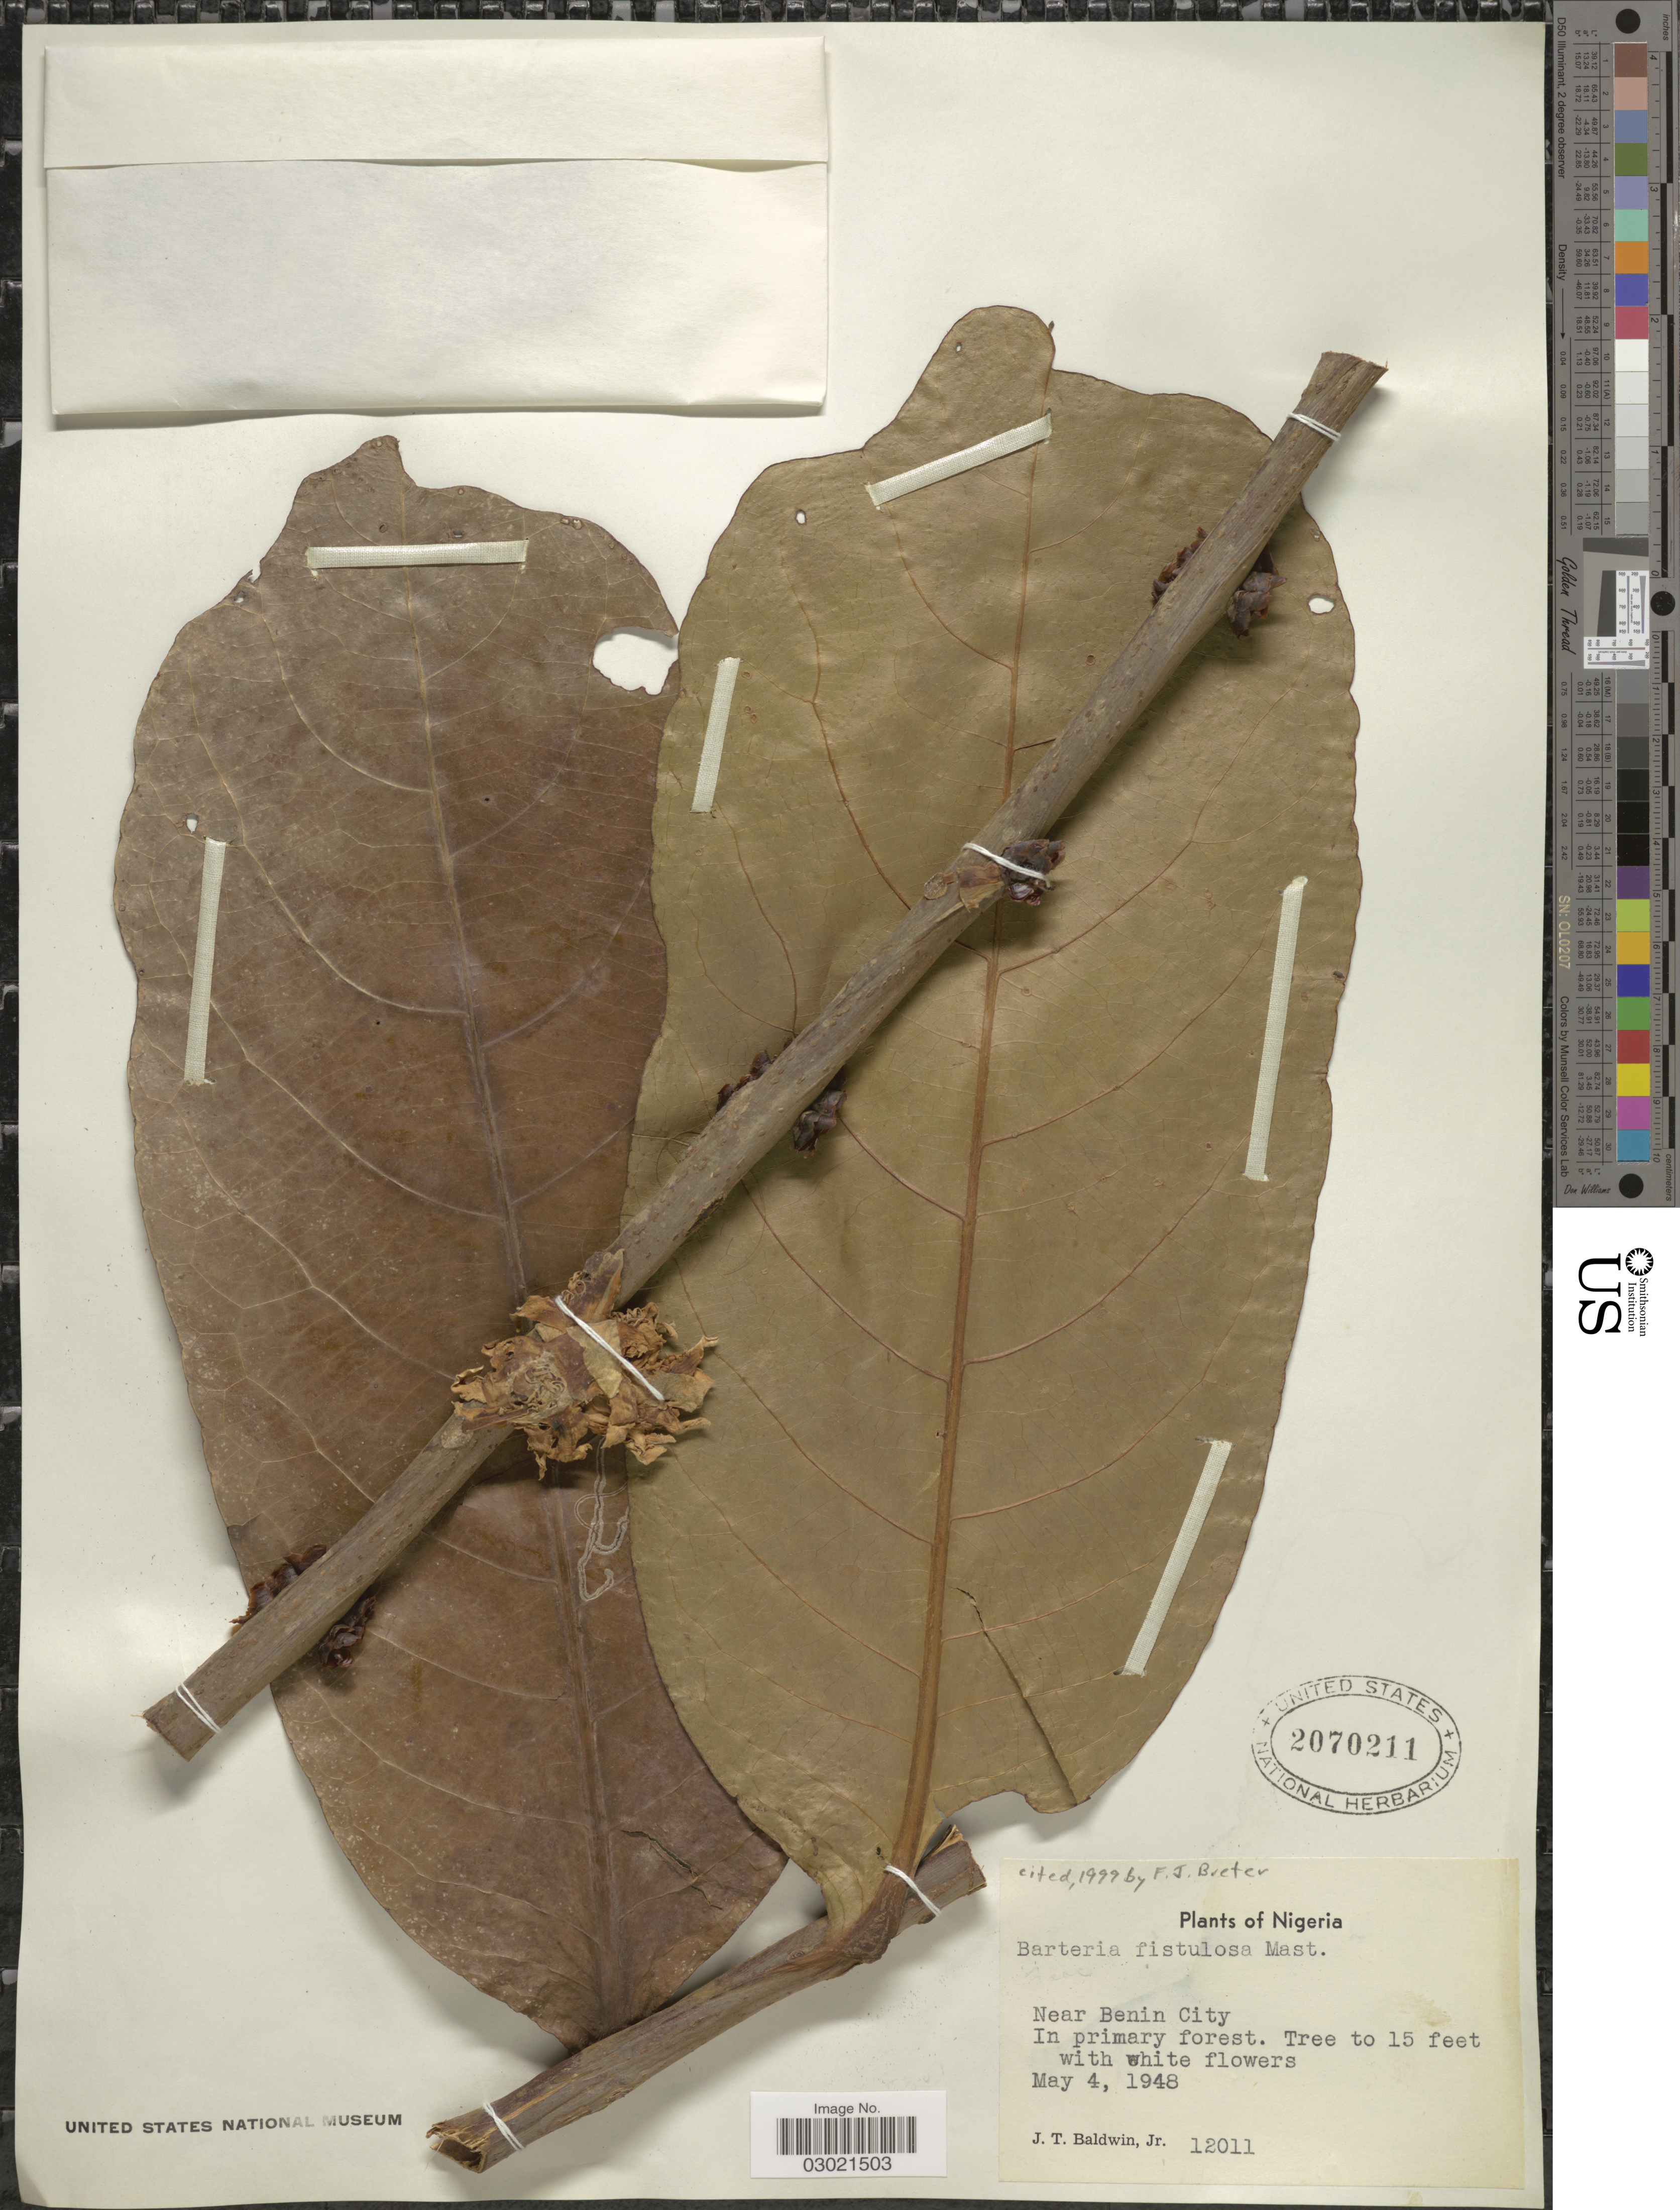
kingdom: Plantae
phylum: Tracheophyta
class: Magnoliopsida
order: Malpighiales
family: Passifloraceae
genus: Barteria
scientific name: Barteria fistulosa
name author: Mast.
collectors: J. T. Baldwin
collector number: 12011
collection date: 1948-05-04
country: Nigeria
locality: Near Benin City.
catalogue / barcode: US 2070211